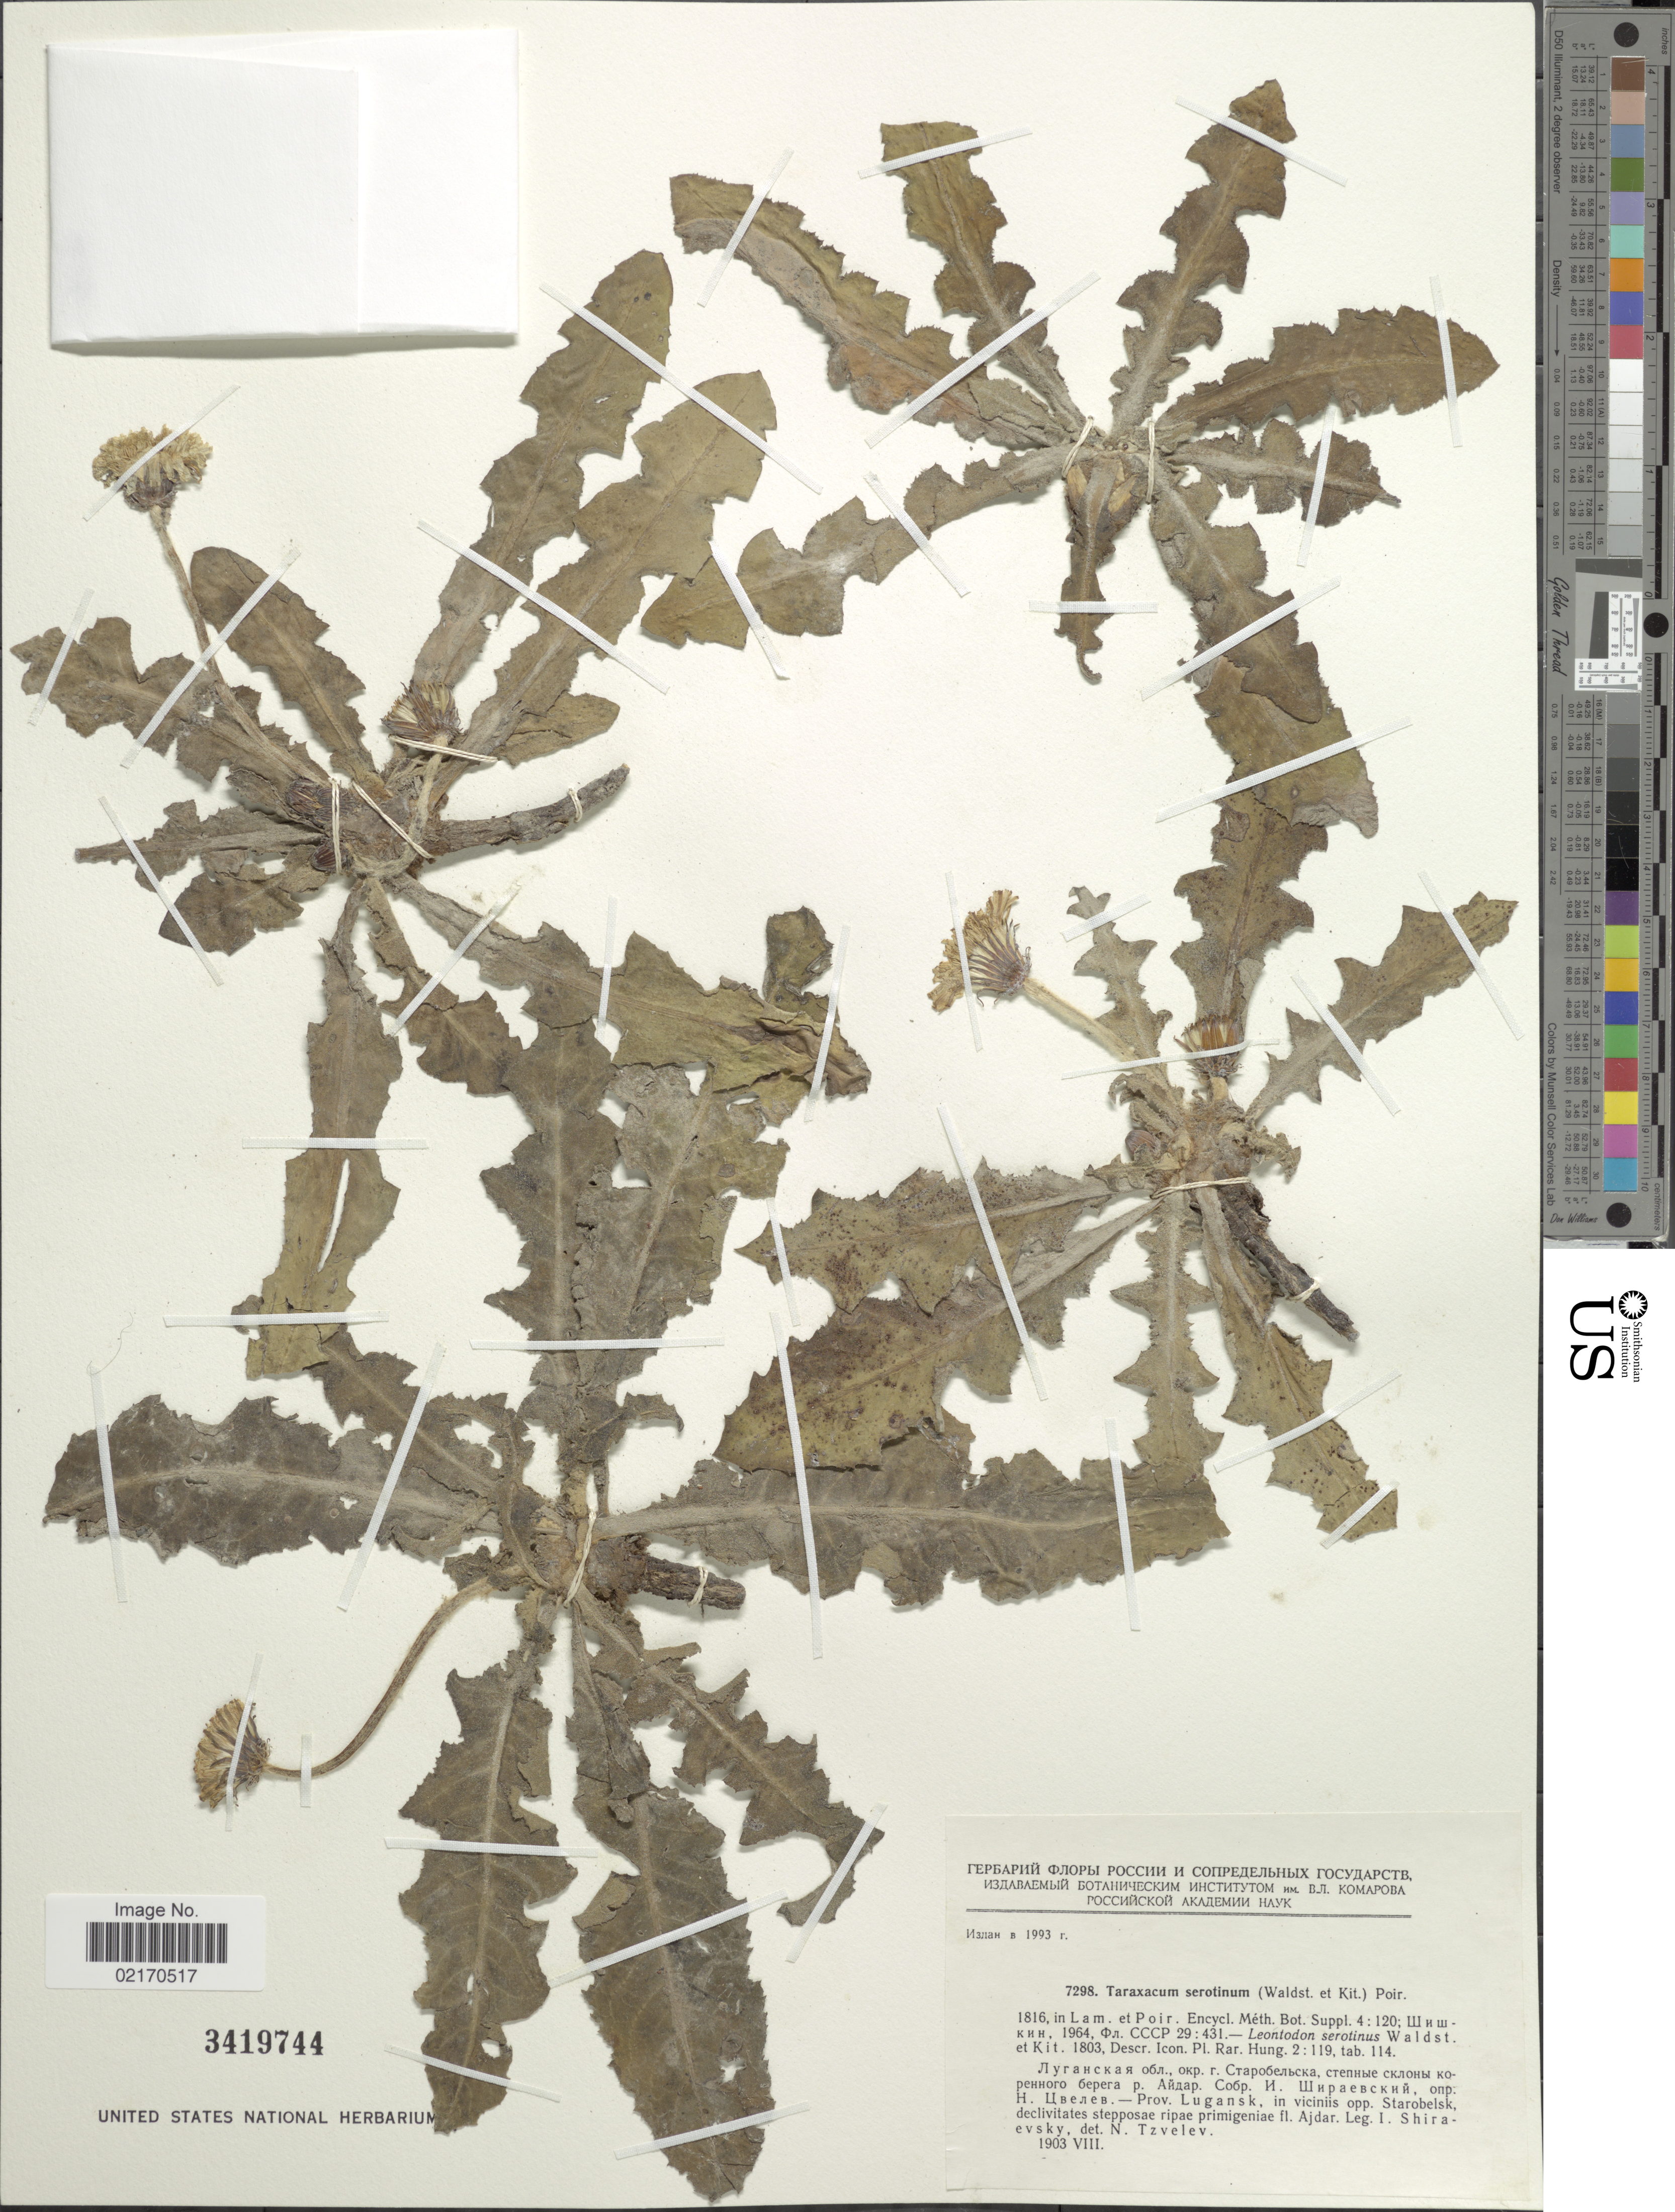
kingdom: Plantae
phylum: Tracheophyta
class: Magnoliopsida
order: Asterales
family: Asteraceae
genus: Taraxacum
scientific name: Taraxacum serotinum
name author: (Waldst. & Kit.) Fisch.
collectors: I. Shiraevsky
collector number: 7298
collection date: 1903-08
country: Ukraine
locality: Prov. Lugansk, in viciniis opp. Starobilsk, declivitates stepposae ripae primigeniae fl. Ajdar.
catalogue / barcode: US 3419744